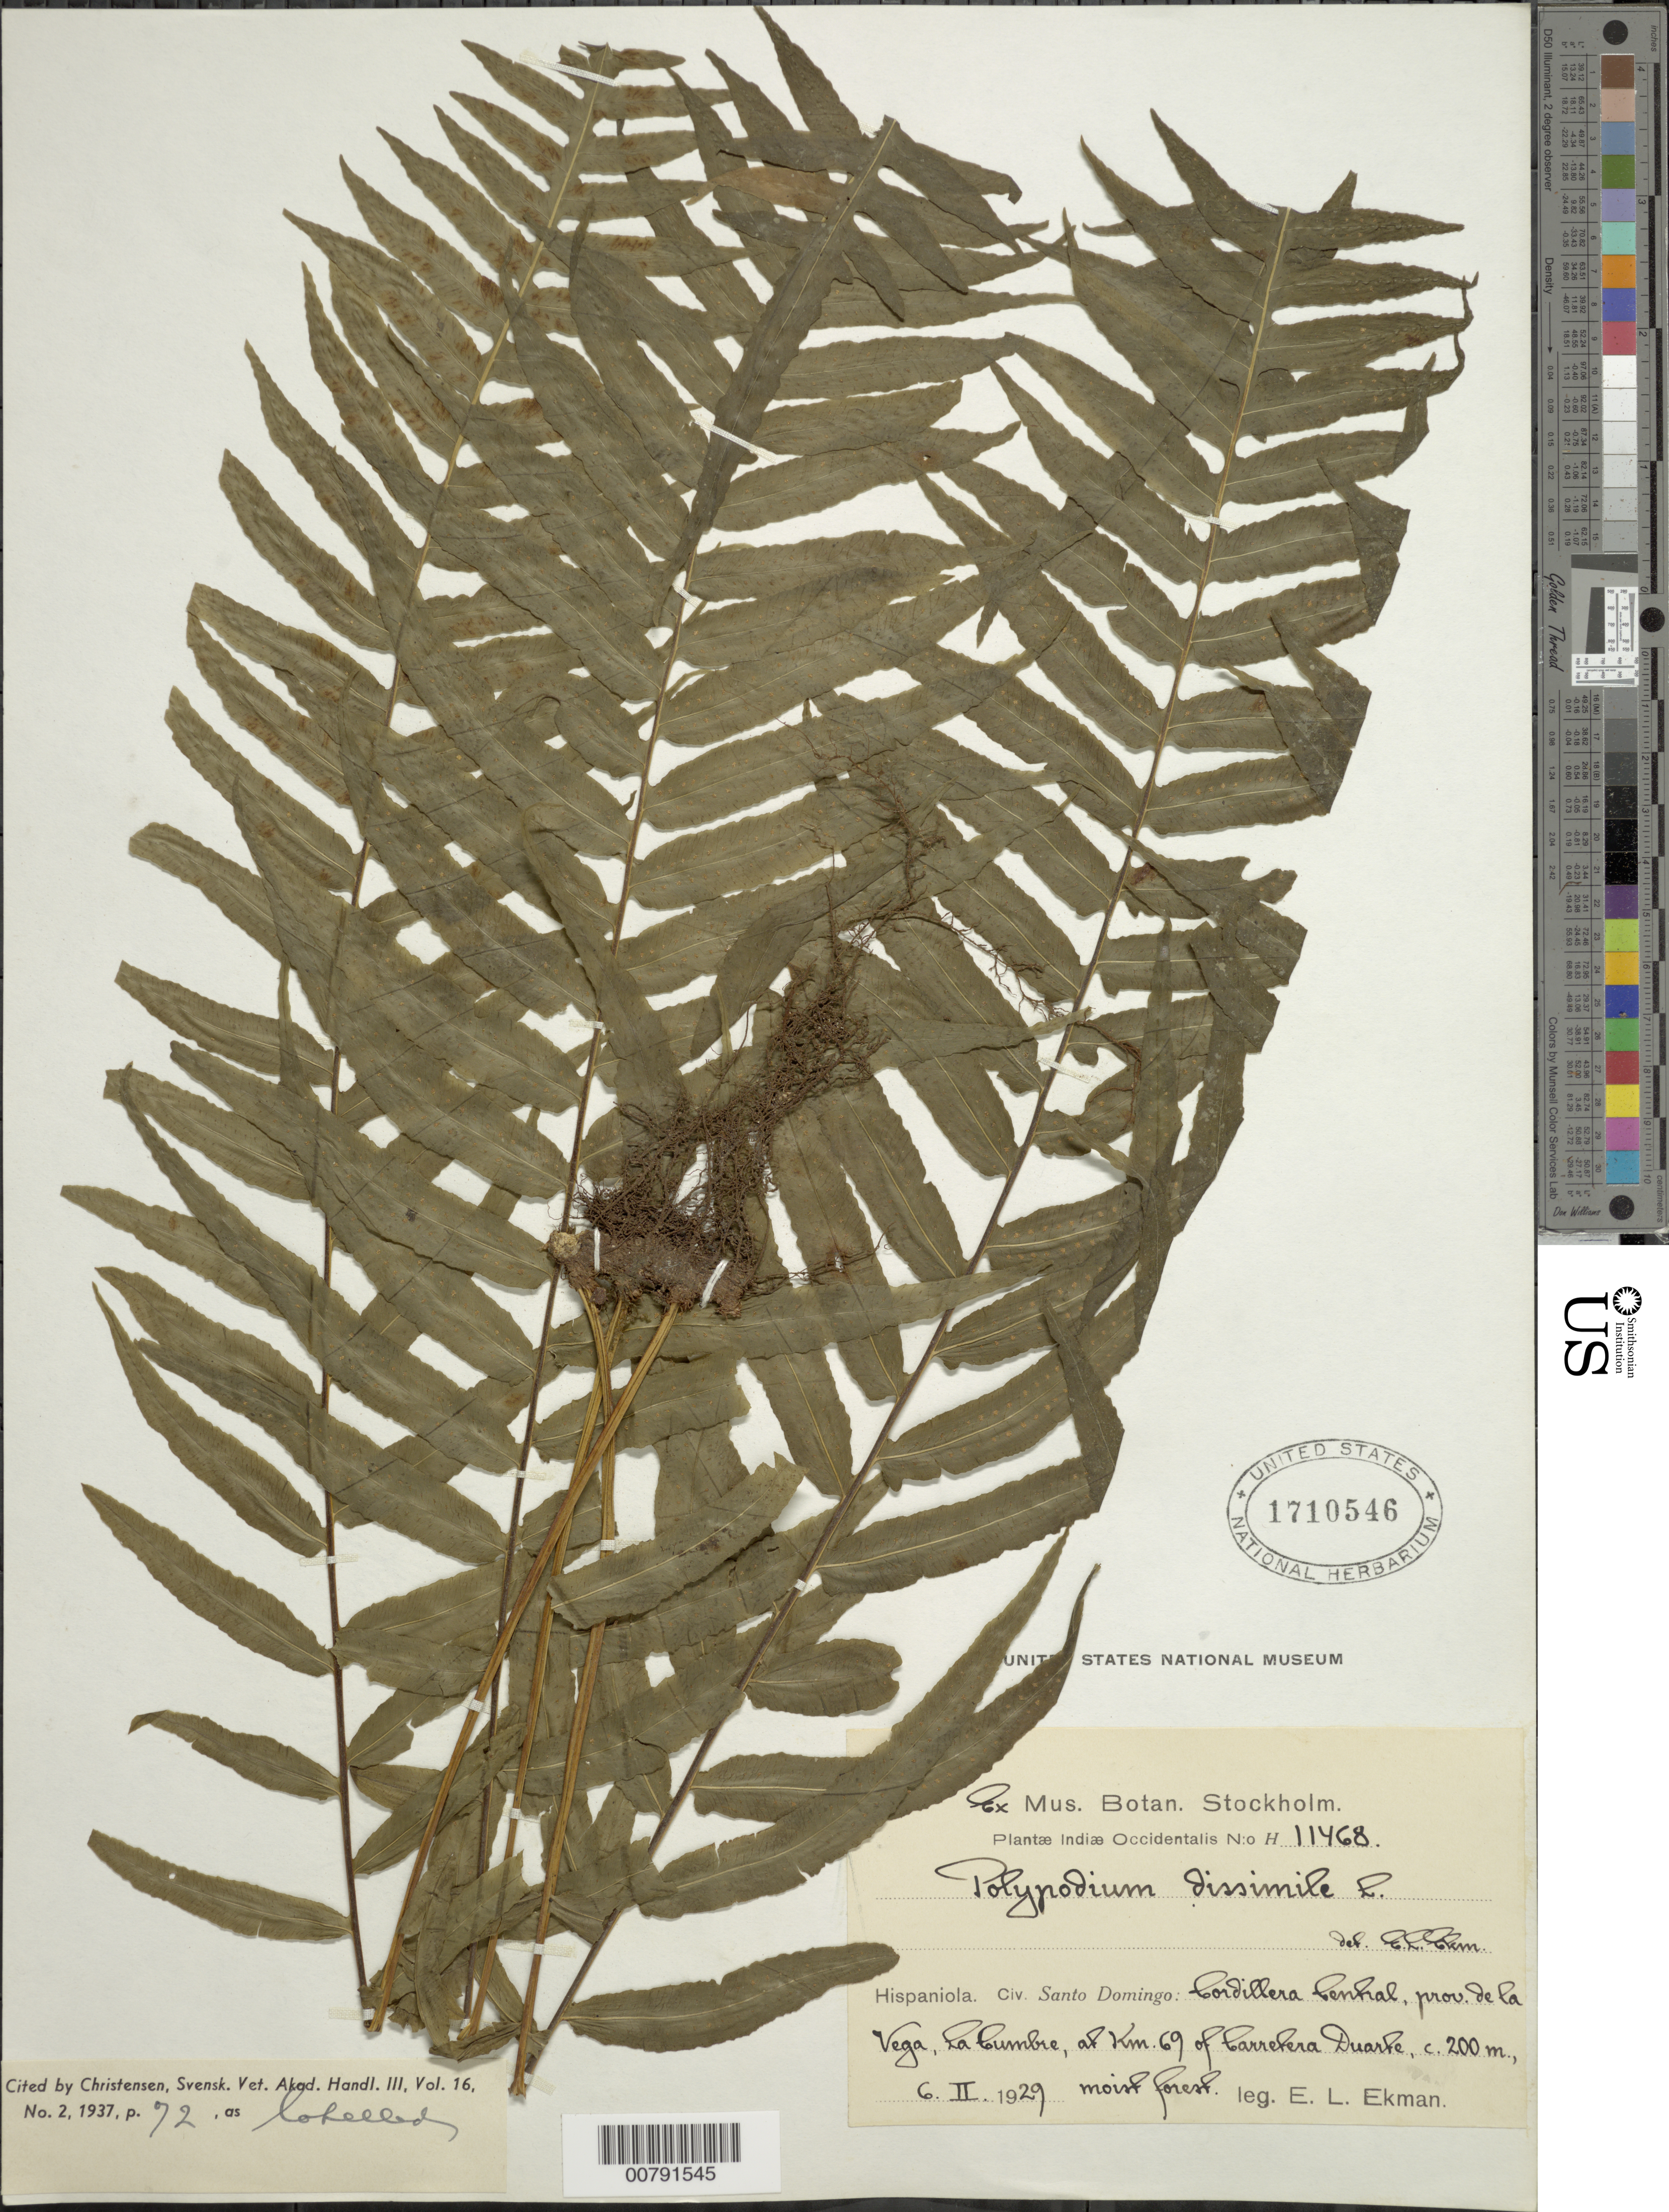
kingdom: Plantae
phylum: Tracheophyta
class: Polypodiopsida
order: Polypodiales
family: Polypodiaceae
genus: Polypodium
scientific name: Polypodium dulce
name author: Poir.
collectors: E. L. Ekman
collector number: H 11468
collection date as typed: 06 Feb 1929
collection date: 1929-02-06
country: Dominican Republic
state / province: La Vega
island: Hispaniola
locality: Cordillera Central, La Cumbre, at km 69 of Carretera Duarte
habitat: Moist forest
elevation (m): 200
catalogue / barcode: US 1710546